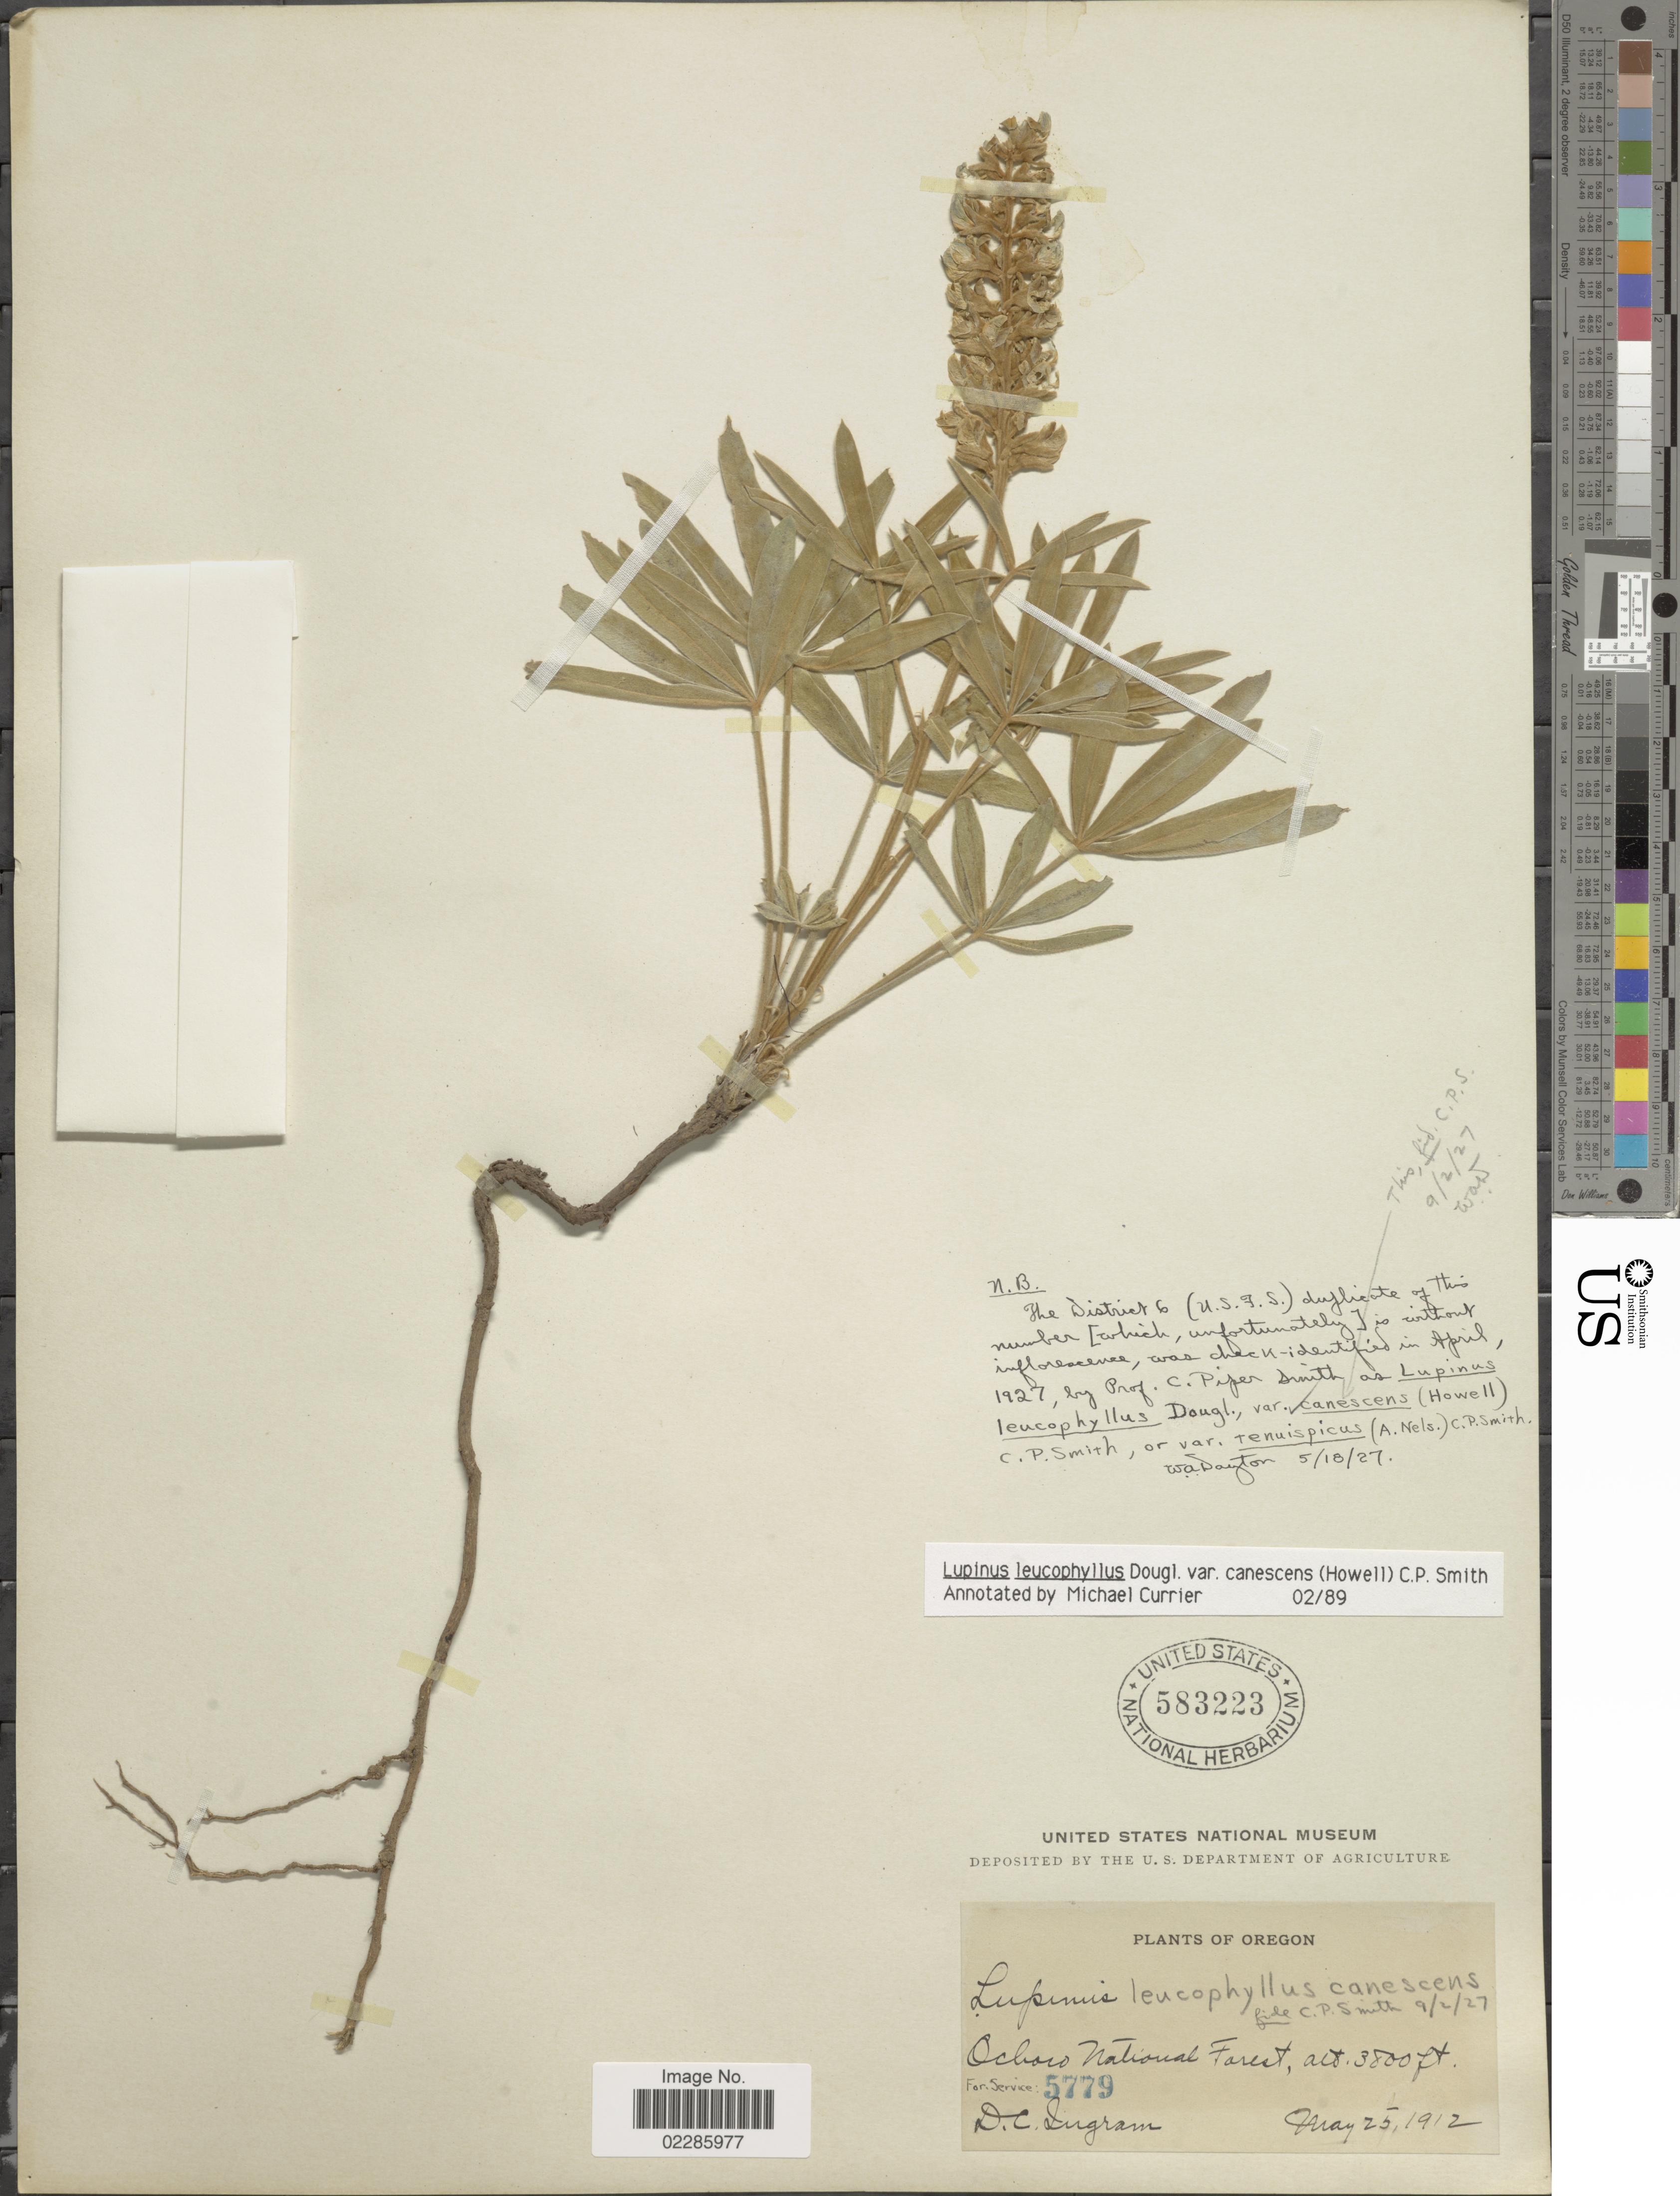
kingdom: Plantae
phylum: Tracheophyta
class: Magnoliopsida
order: Fabales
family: Fabaceae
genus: Lupinus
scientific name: Lupinus leucophyllus var. canescens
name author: (Howell) C.P. Sm.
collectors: D. C. Ingram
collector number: U. S. For. Ser. 5779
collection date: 1912-05-25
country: United States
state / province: Oregon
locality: Ochoco National Forest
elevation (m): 1158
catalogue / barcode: US 583223